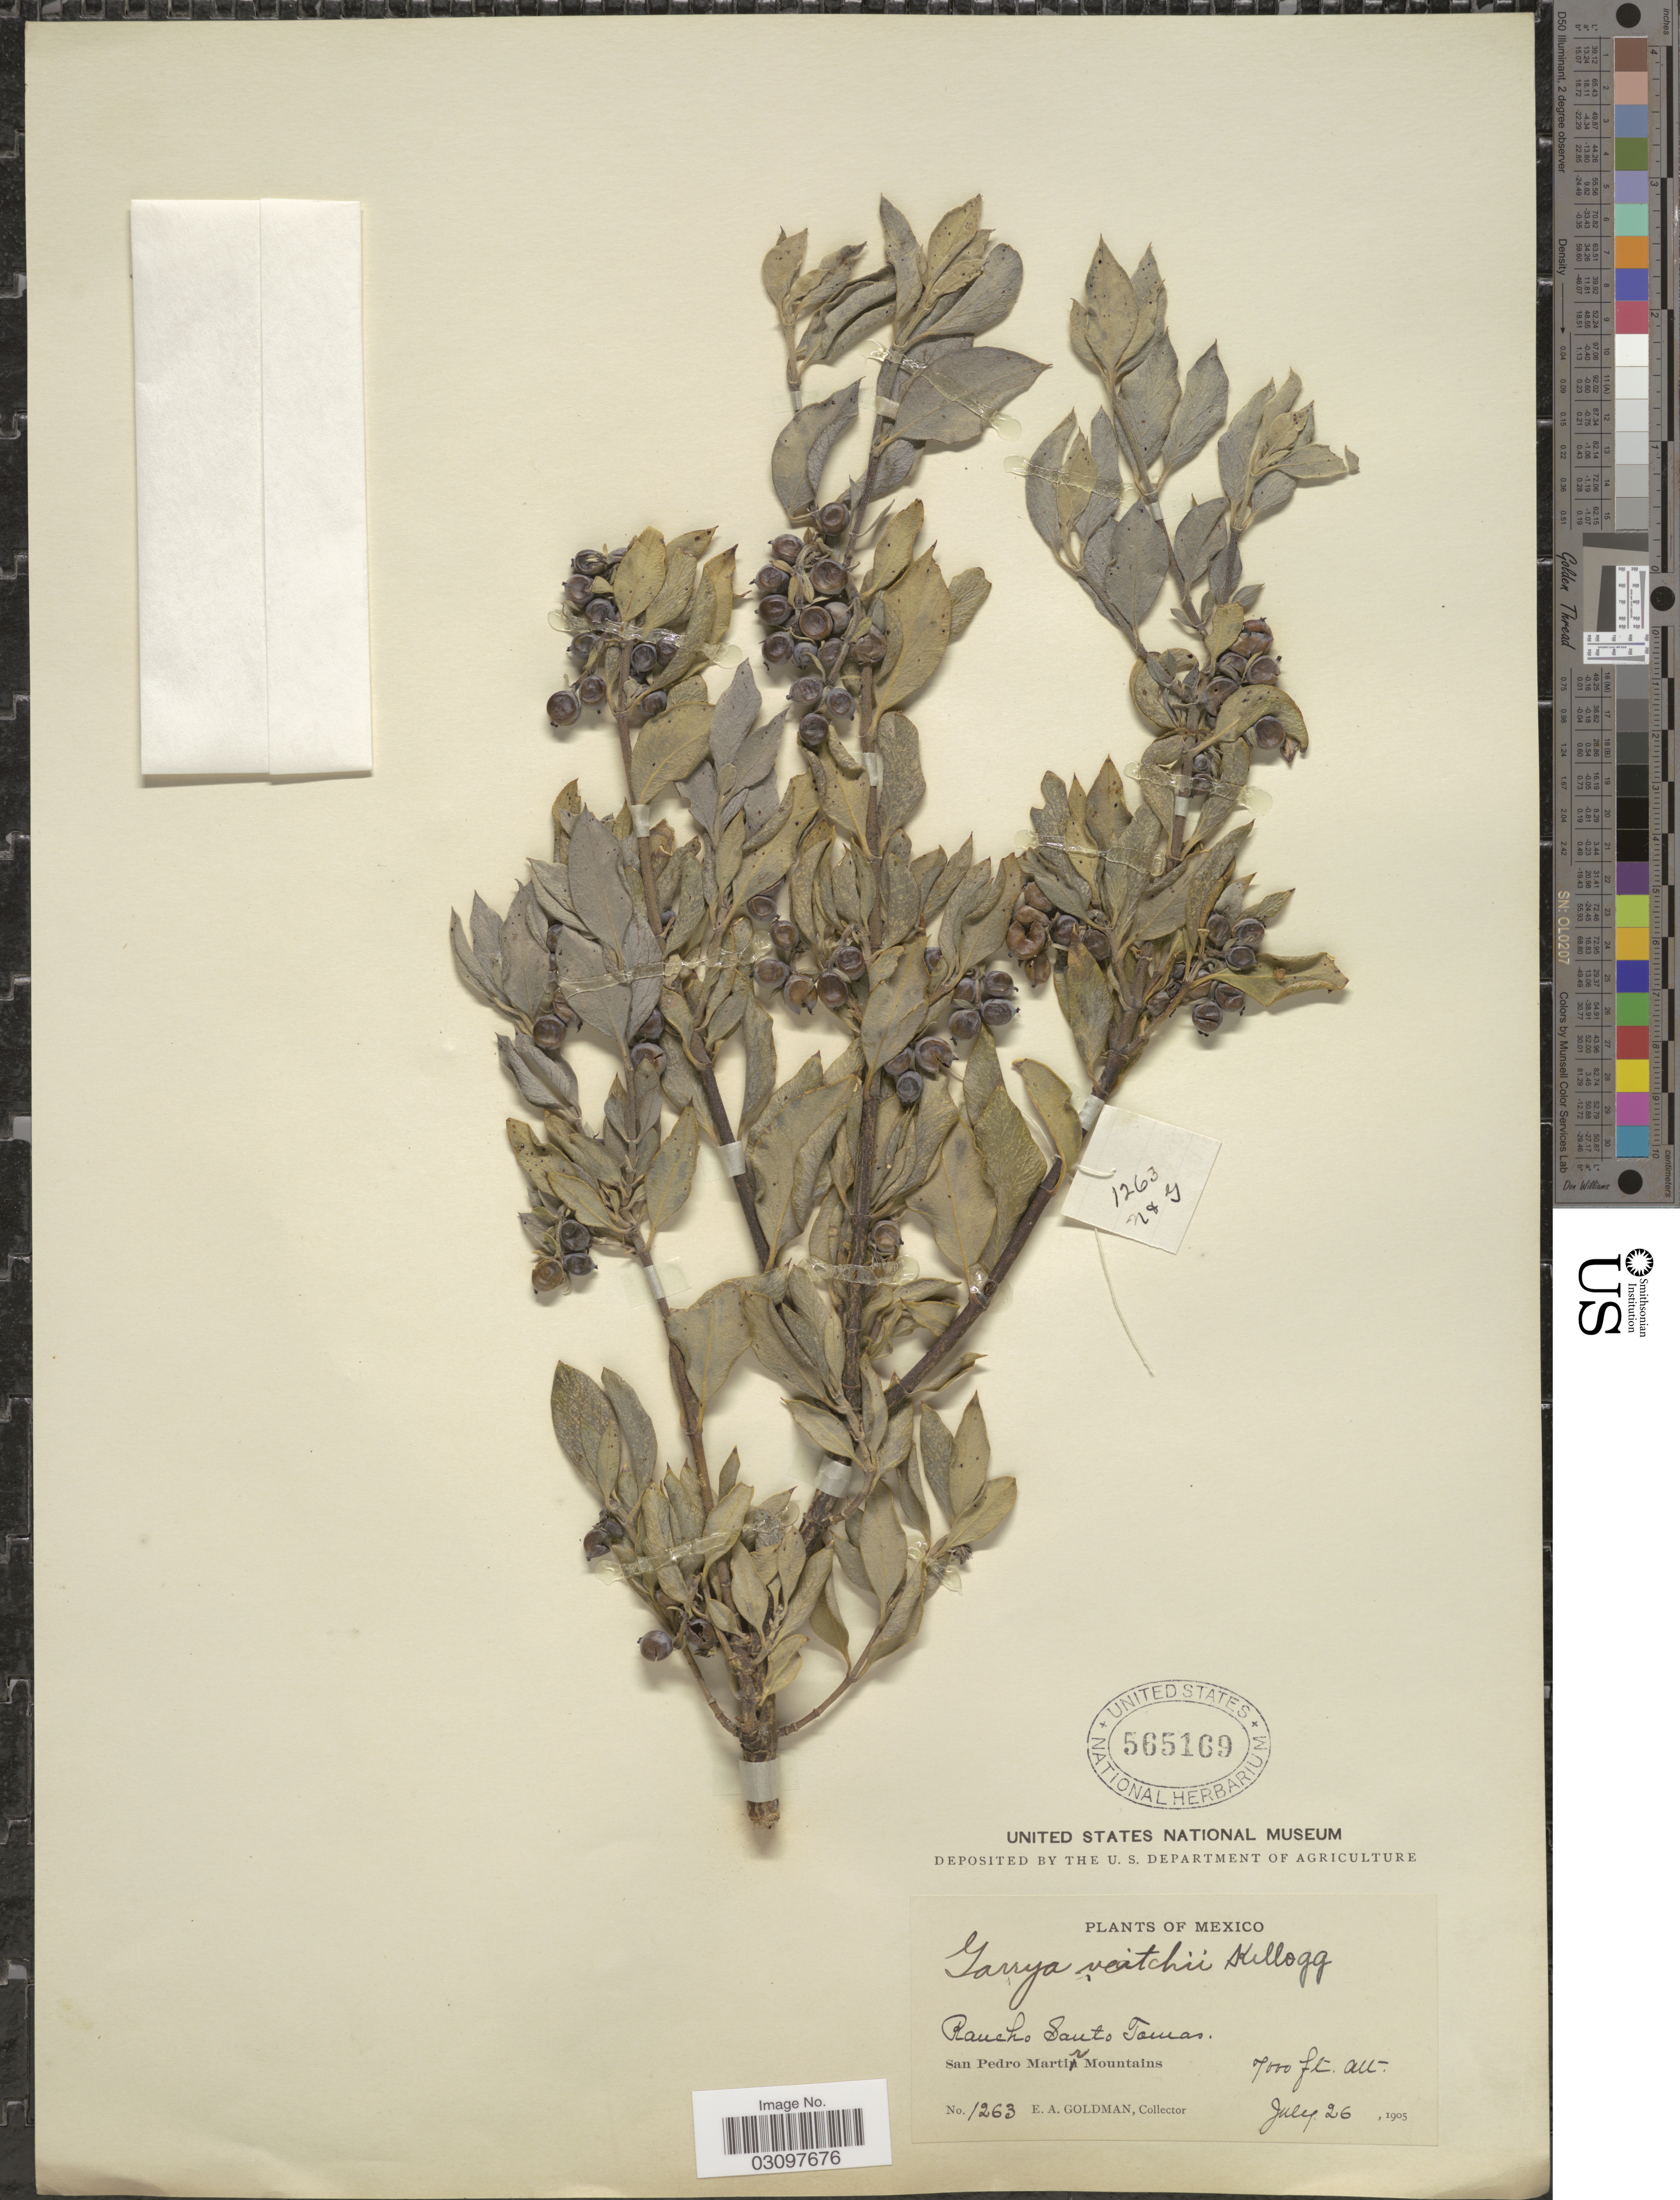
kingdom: Plantae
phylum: Tracheophyta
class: Magnoliopsida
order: Garryales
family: Garryaceae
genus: Garrya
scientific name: Garrya veatchii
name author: Kellogg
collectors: E. A. Goldman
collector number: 1263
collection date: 1905-07-26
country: Mexico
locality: Rancho Santo Tomas. San Pedro Martir Mountains.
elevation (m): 2134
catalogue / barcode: US 565169